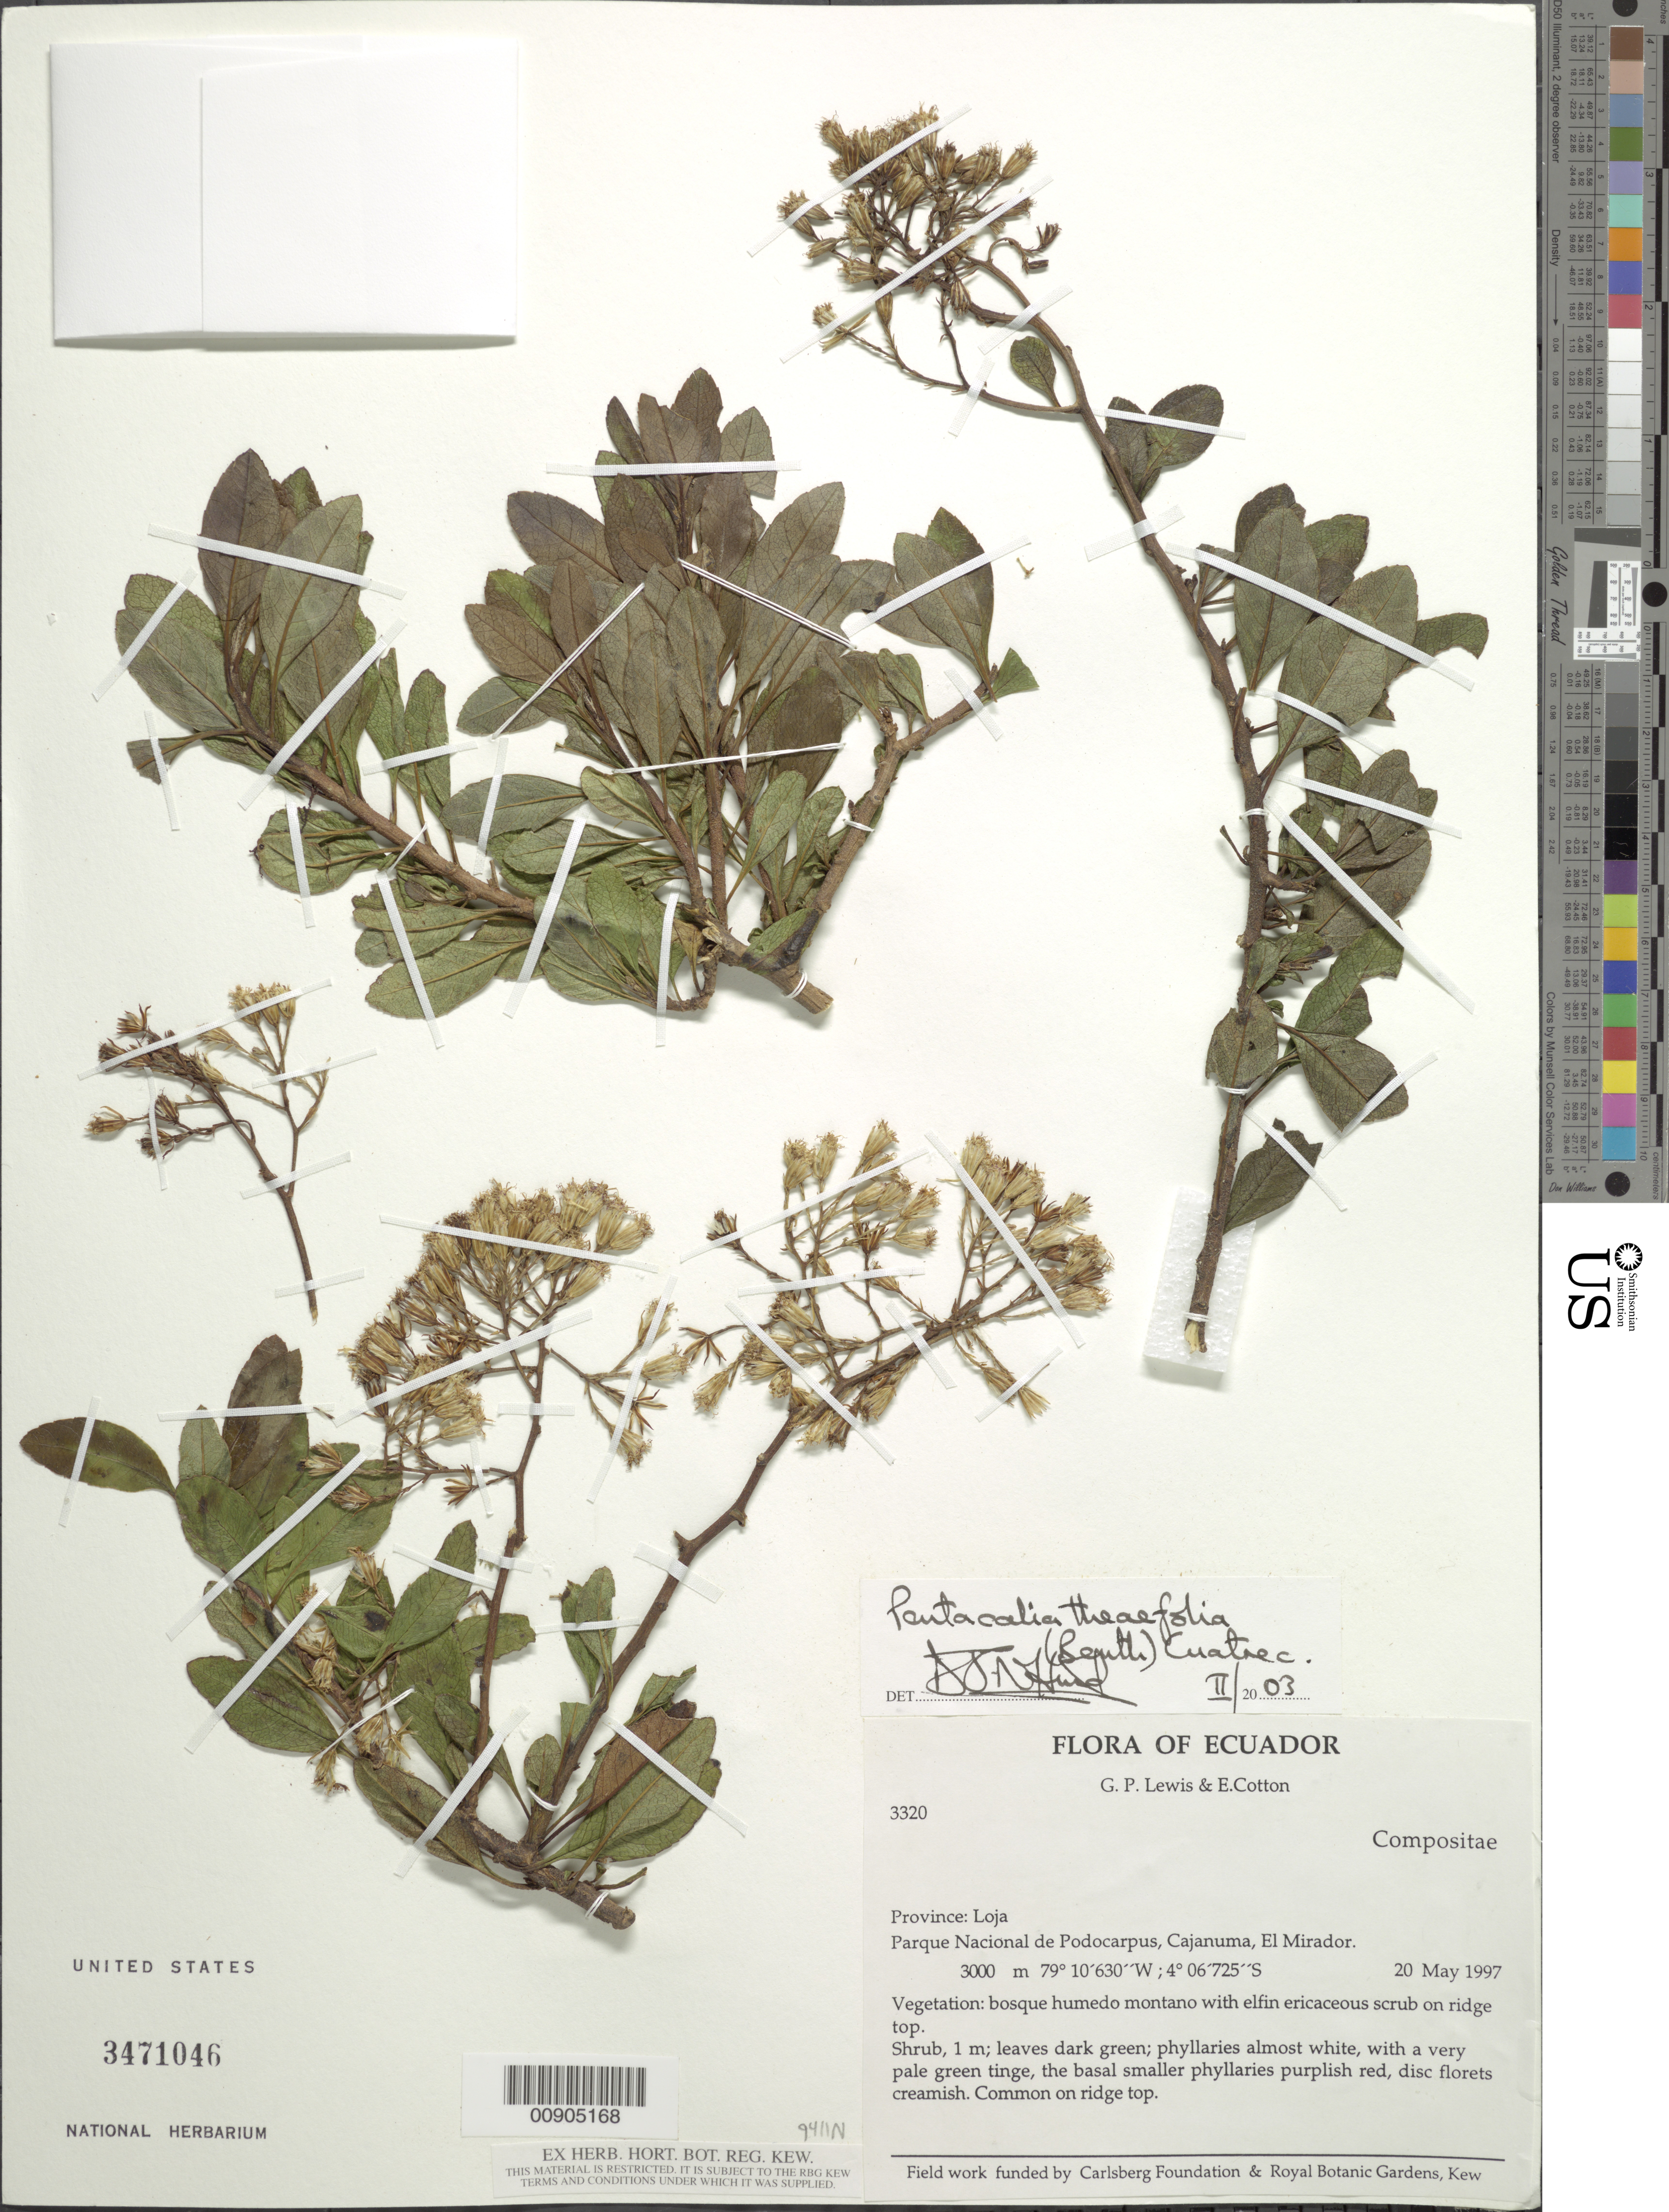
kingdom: Plantae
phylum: Tracheophyta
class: Magnoliopsida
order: Asterales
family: Asteraceae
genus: Pentacalia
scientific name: Pentacalia theifolia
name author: (Benth.) Cuatrec.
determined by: Hind, N.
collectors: G. P. Lewis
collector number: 3320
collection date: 1997-05-20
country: Ecuador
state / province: Loja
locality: Parque Nacional de Podocarpus, Cajanuma, El Mirador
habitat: Ridge top. Bosque humedo montano with elfin ericaceous scrub on ridge top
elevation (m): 3000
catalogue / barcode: US 3471046